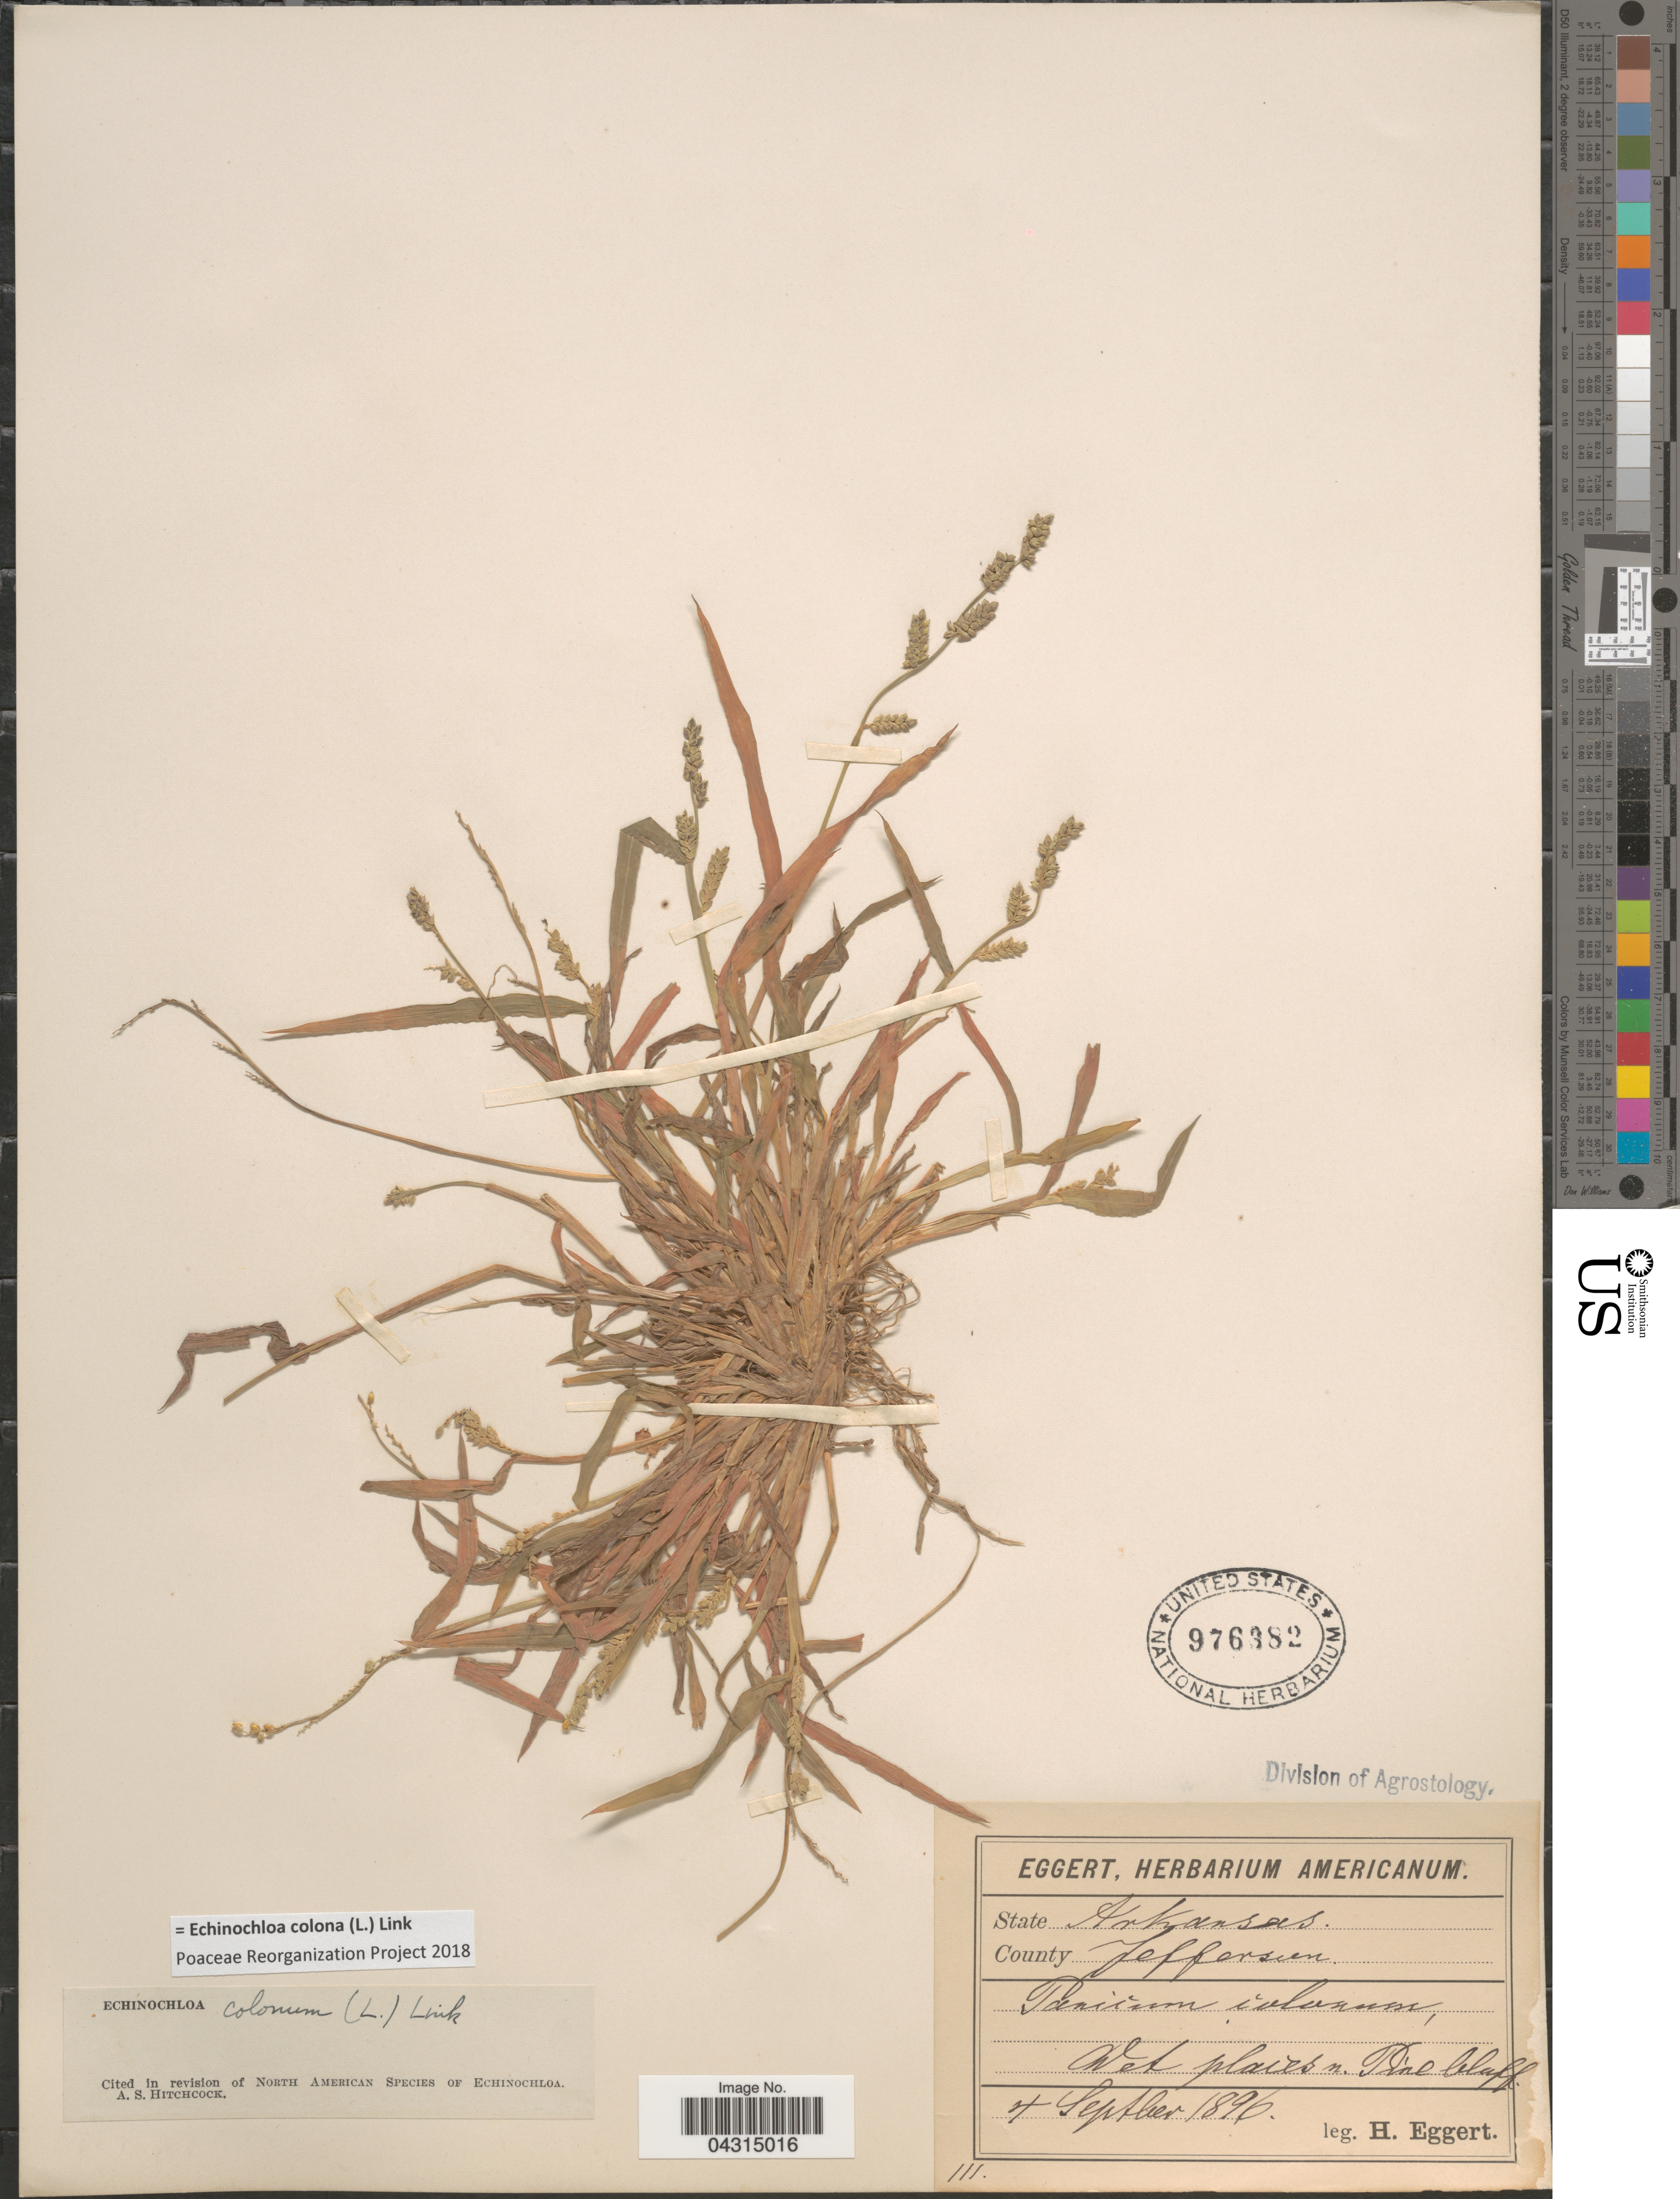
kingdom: Plantae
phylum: Tracheophyta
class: Liliopsida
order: Poales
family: Poaceae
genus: Echinochloa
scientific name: Echinochloa colona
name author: (L.) Link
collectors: H. Eggert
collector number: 111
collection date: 1896-09-04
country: United States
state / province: Arkansas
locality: County Jefferson.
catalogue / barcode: US 976382